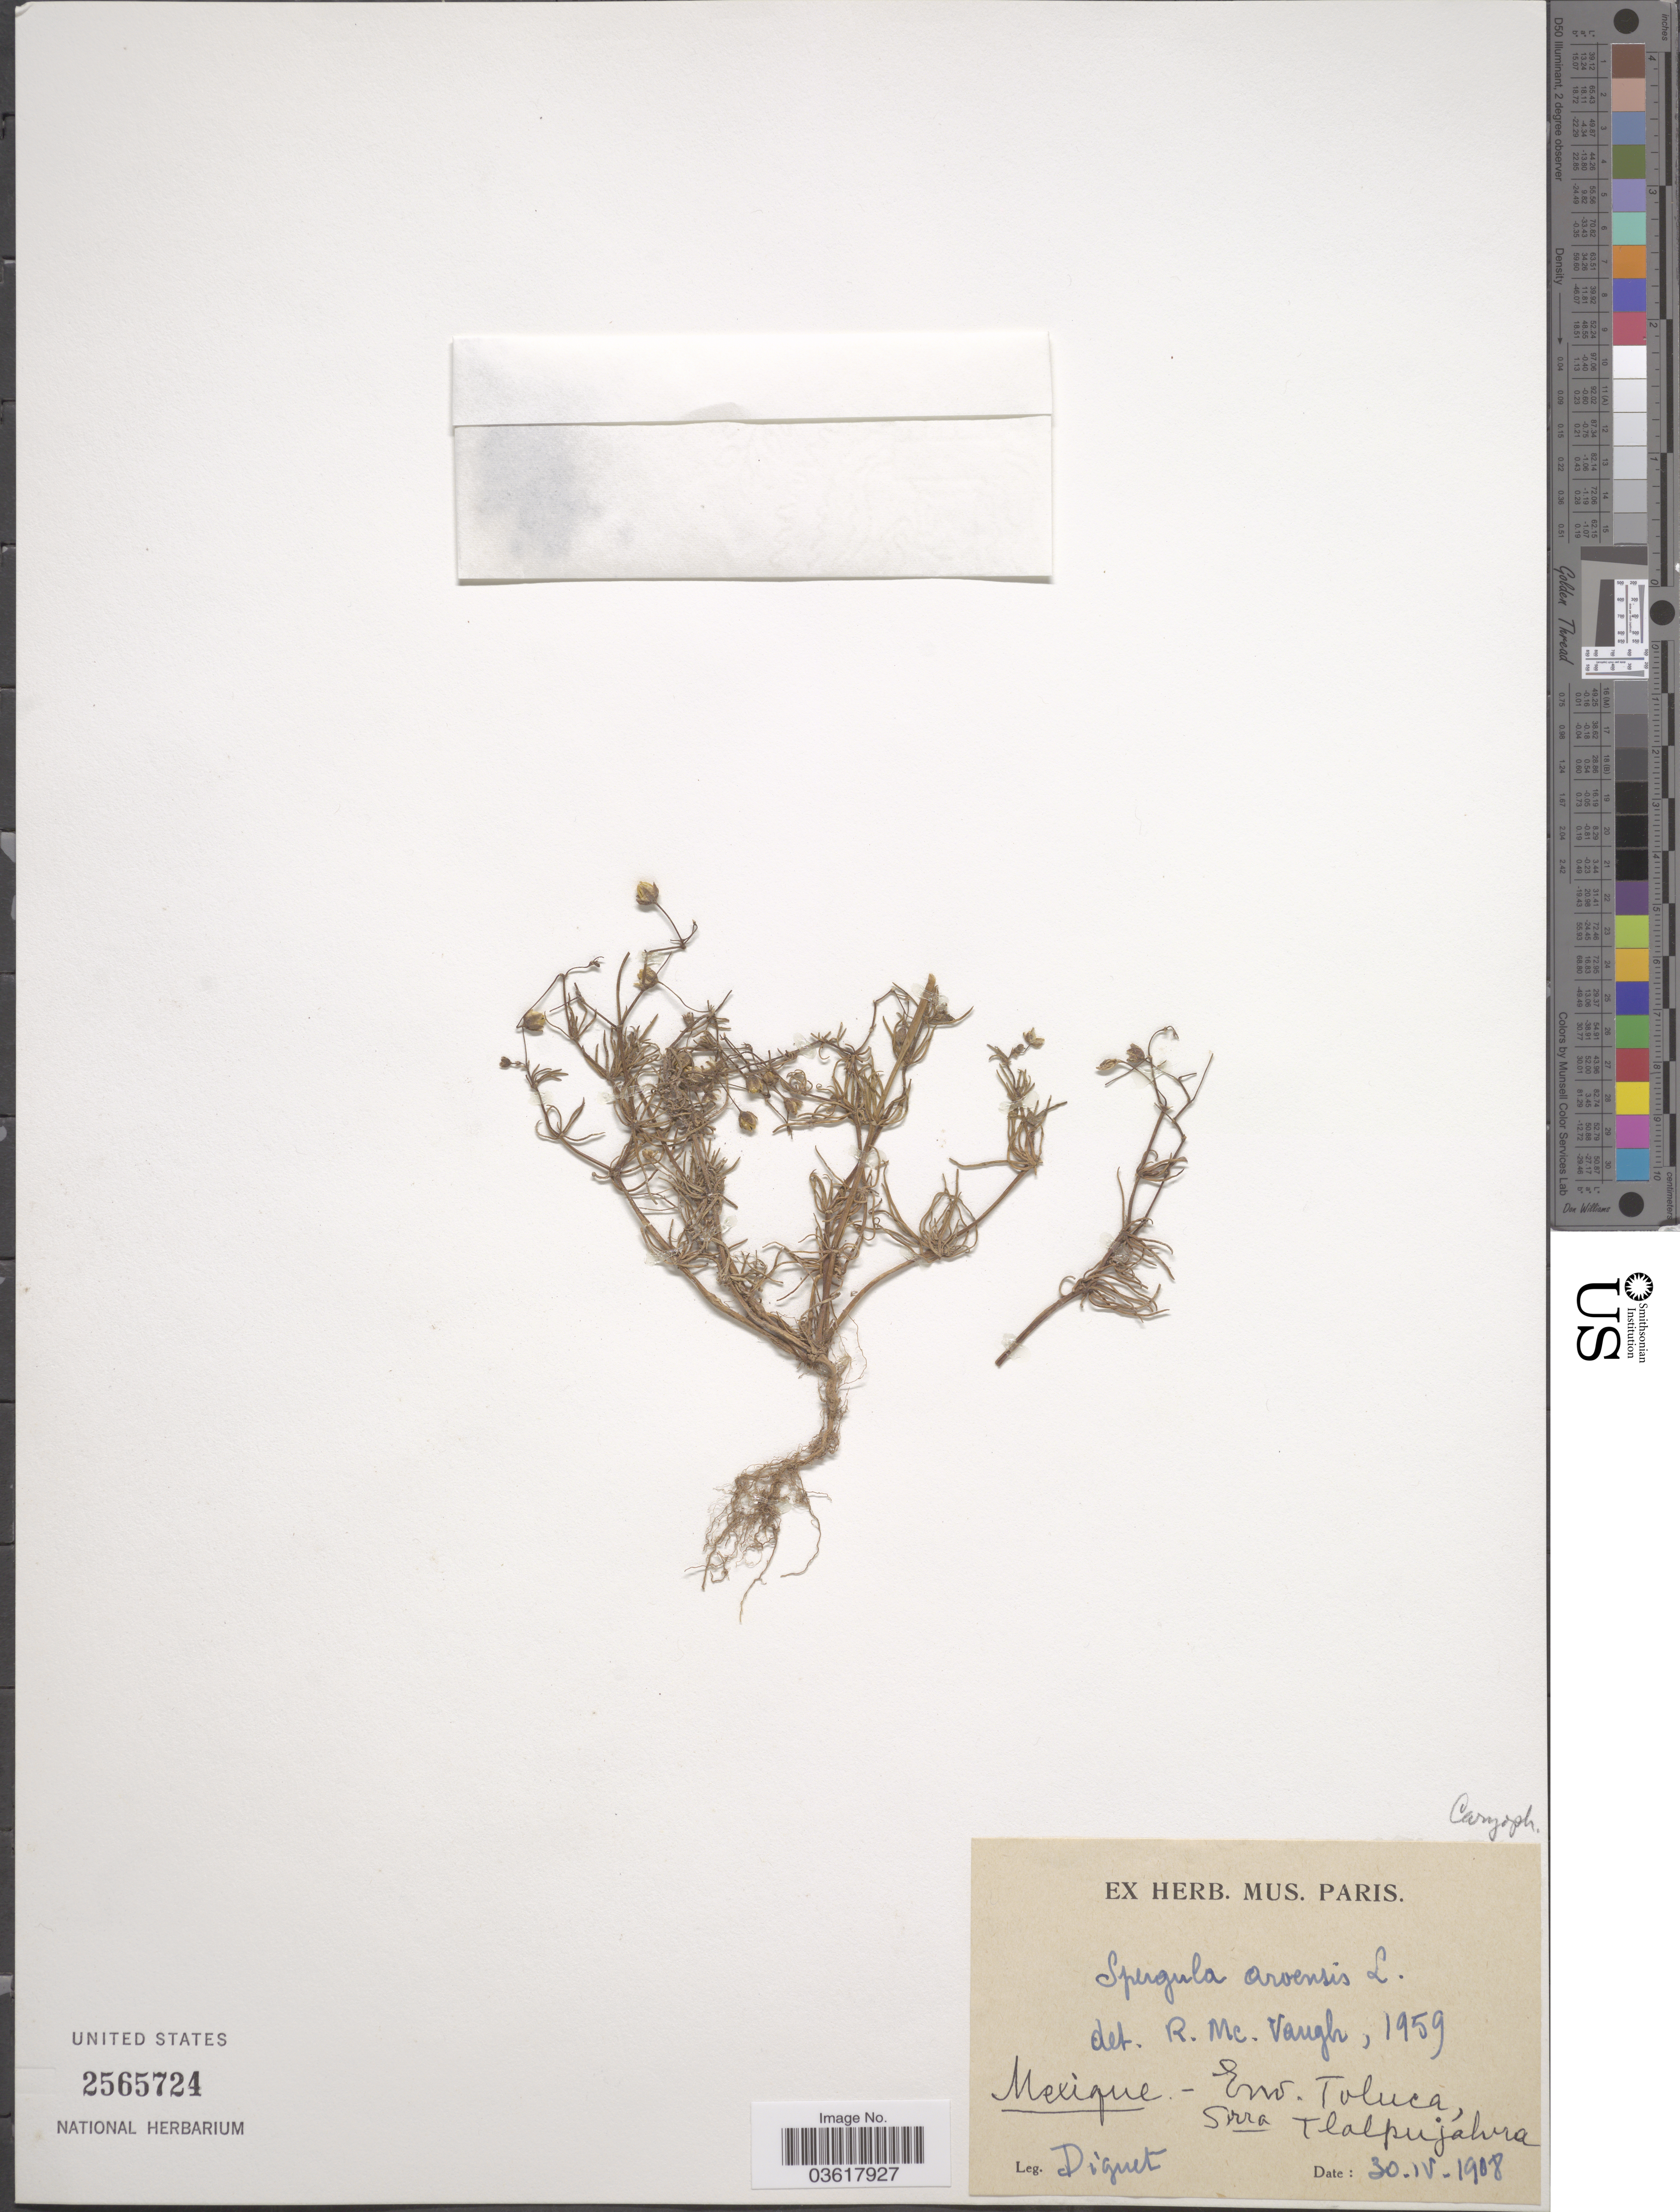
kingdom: Plantae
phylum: Tracheophyta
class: Magnoliopsida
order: Caryophyllales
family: Caryophyllaceae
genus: Spergula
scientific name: Spergula arvensis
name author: L.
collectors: -. Diguet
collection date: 1908-04-30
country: Mexico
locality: Env. Toluca, Srra Tlalpujahua.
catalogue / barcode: US 2565724